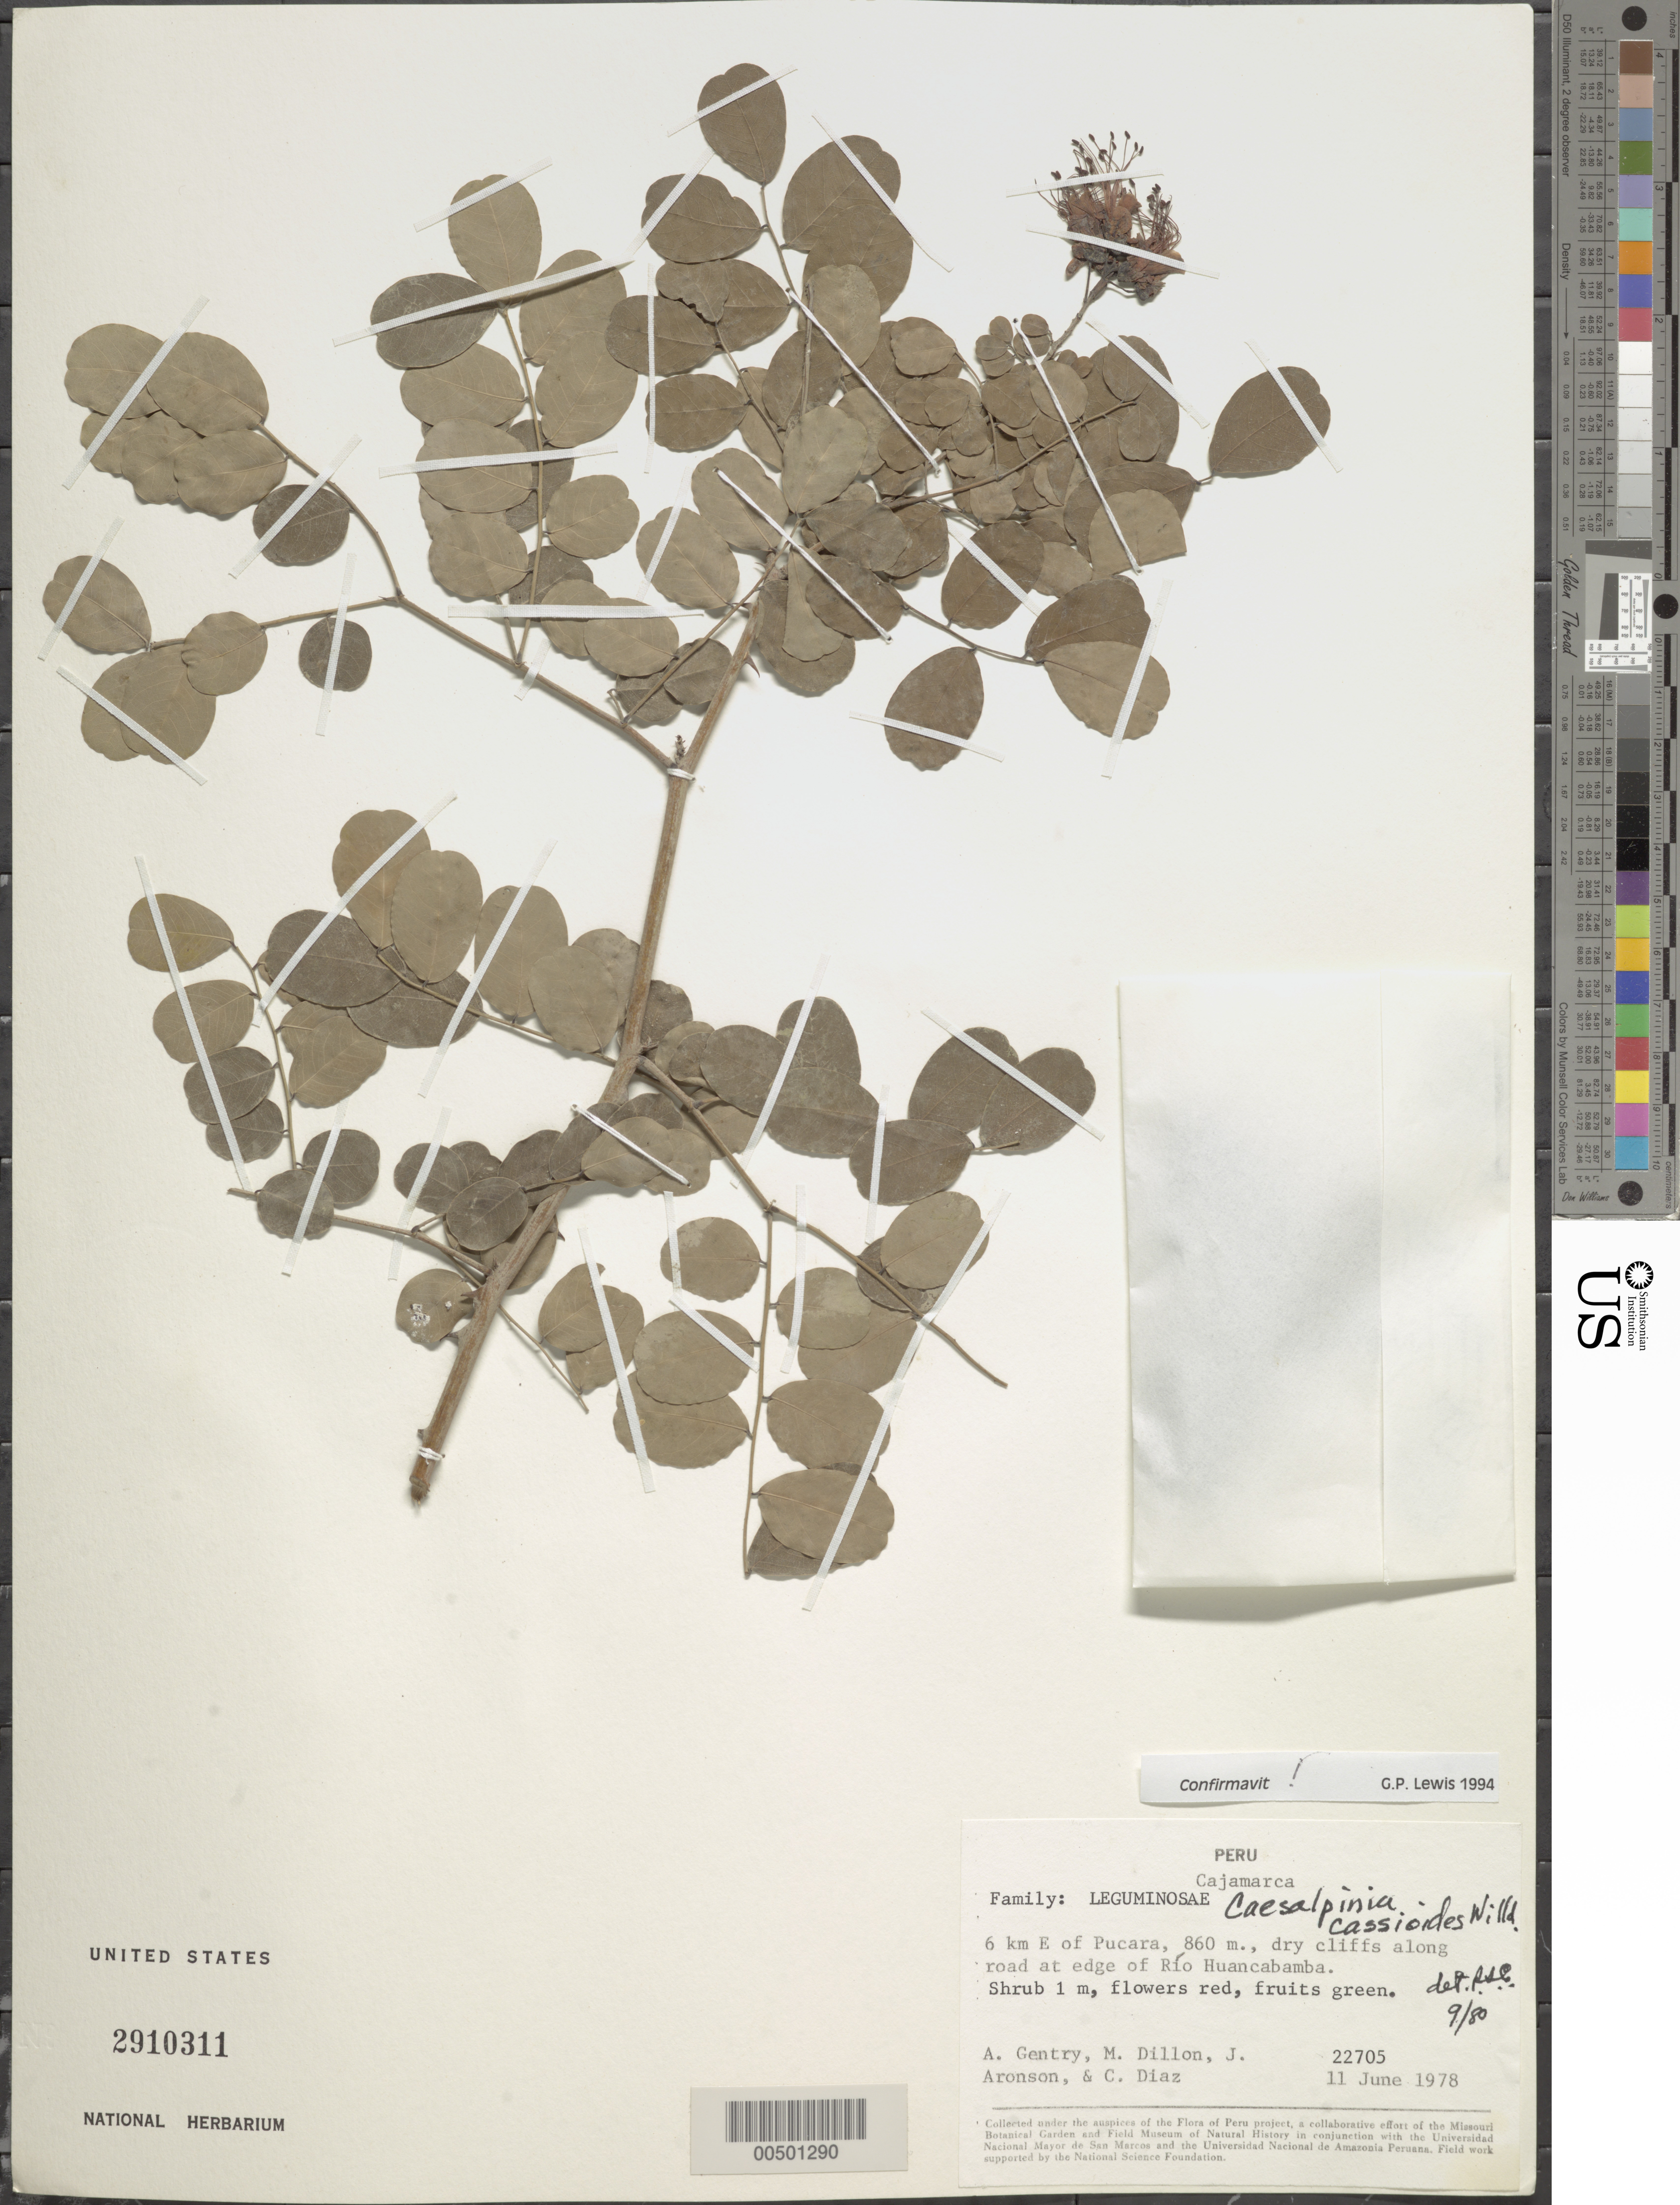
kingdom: Plantae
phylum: Tracheophyta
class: Magnoliopsida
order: Fabales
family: Fabaceae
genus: Caesalpinia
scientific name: Caesalpinia cassioides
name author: Willd.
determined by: Cowan, R. S.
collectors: A. H. Gentry, M. O. Dillon, J. Aronson & C. Díaz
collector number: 22705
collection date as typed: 11 Jun 1978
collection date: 1978-06-11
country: Peru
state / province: Cajamarca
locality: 6 km E of Pucará, along road at edge of Río Huancabamba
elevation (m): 860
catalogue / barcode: US 2910311